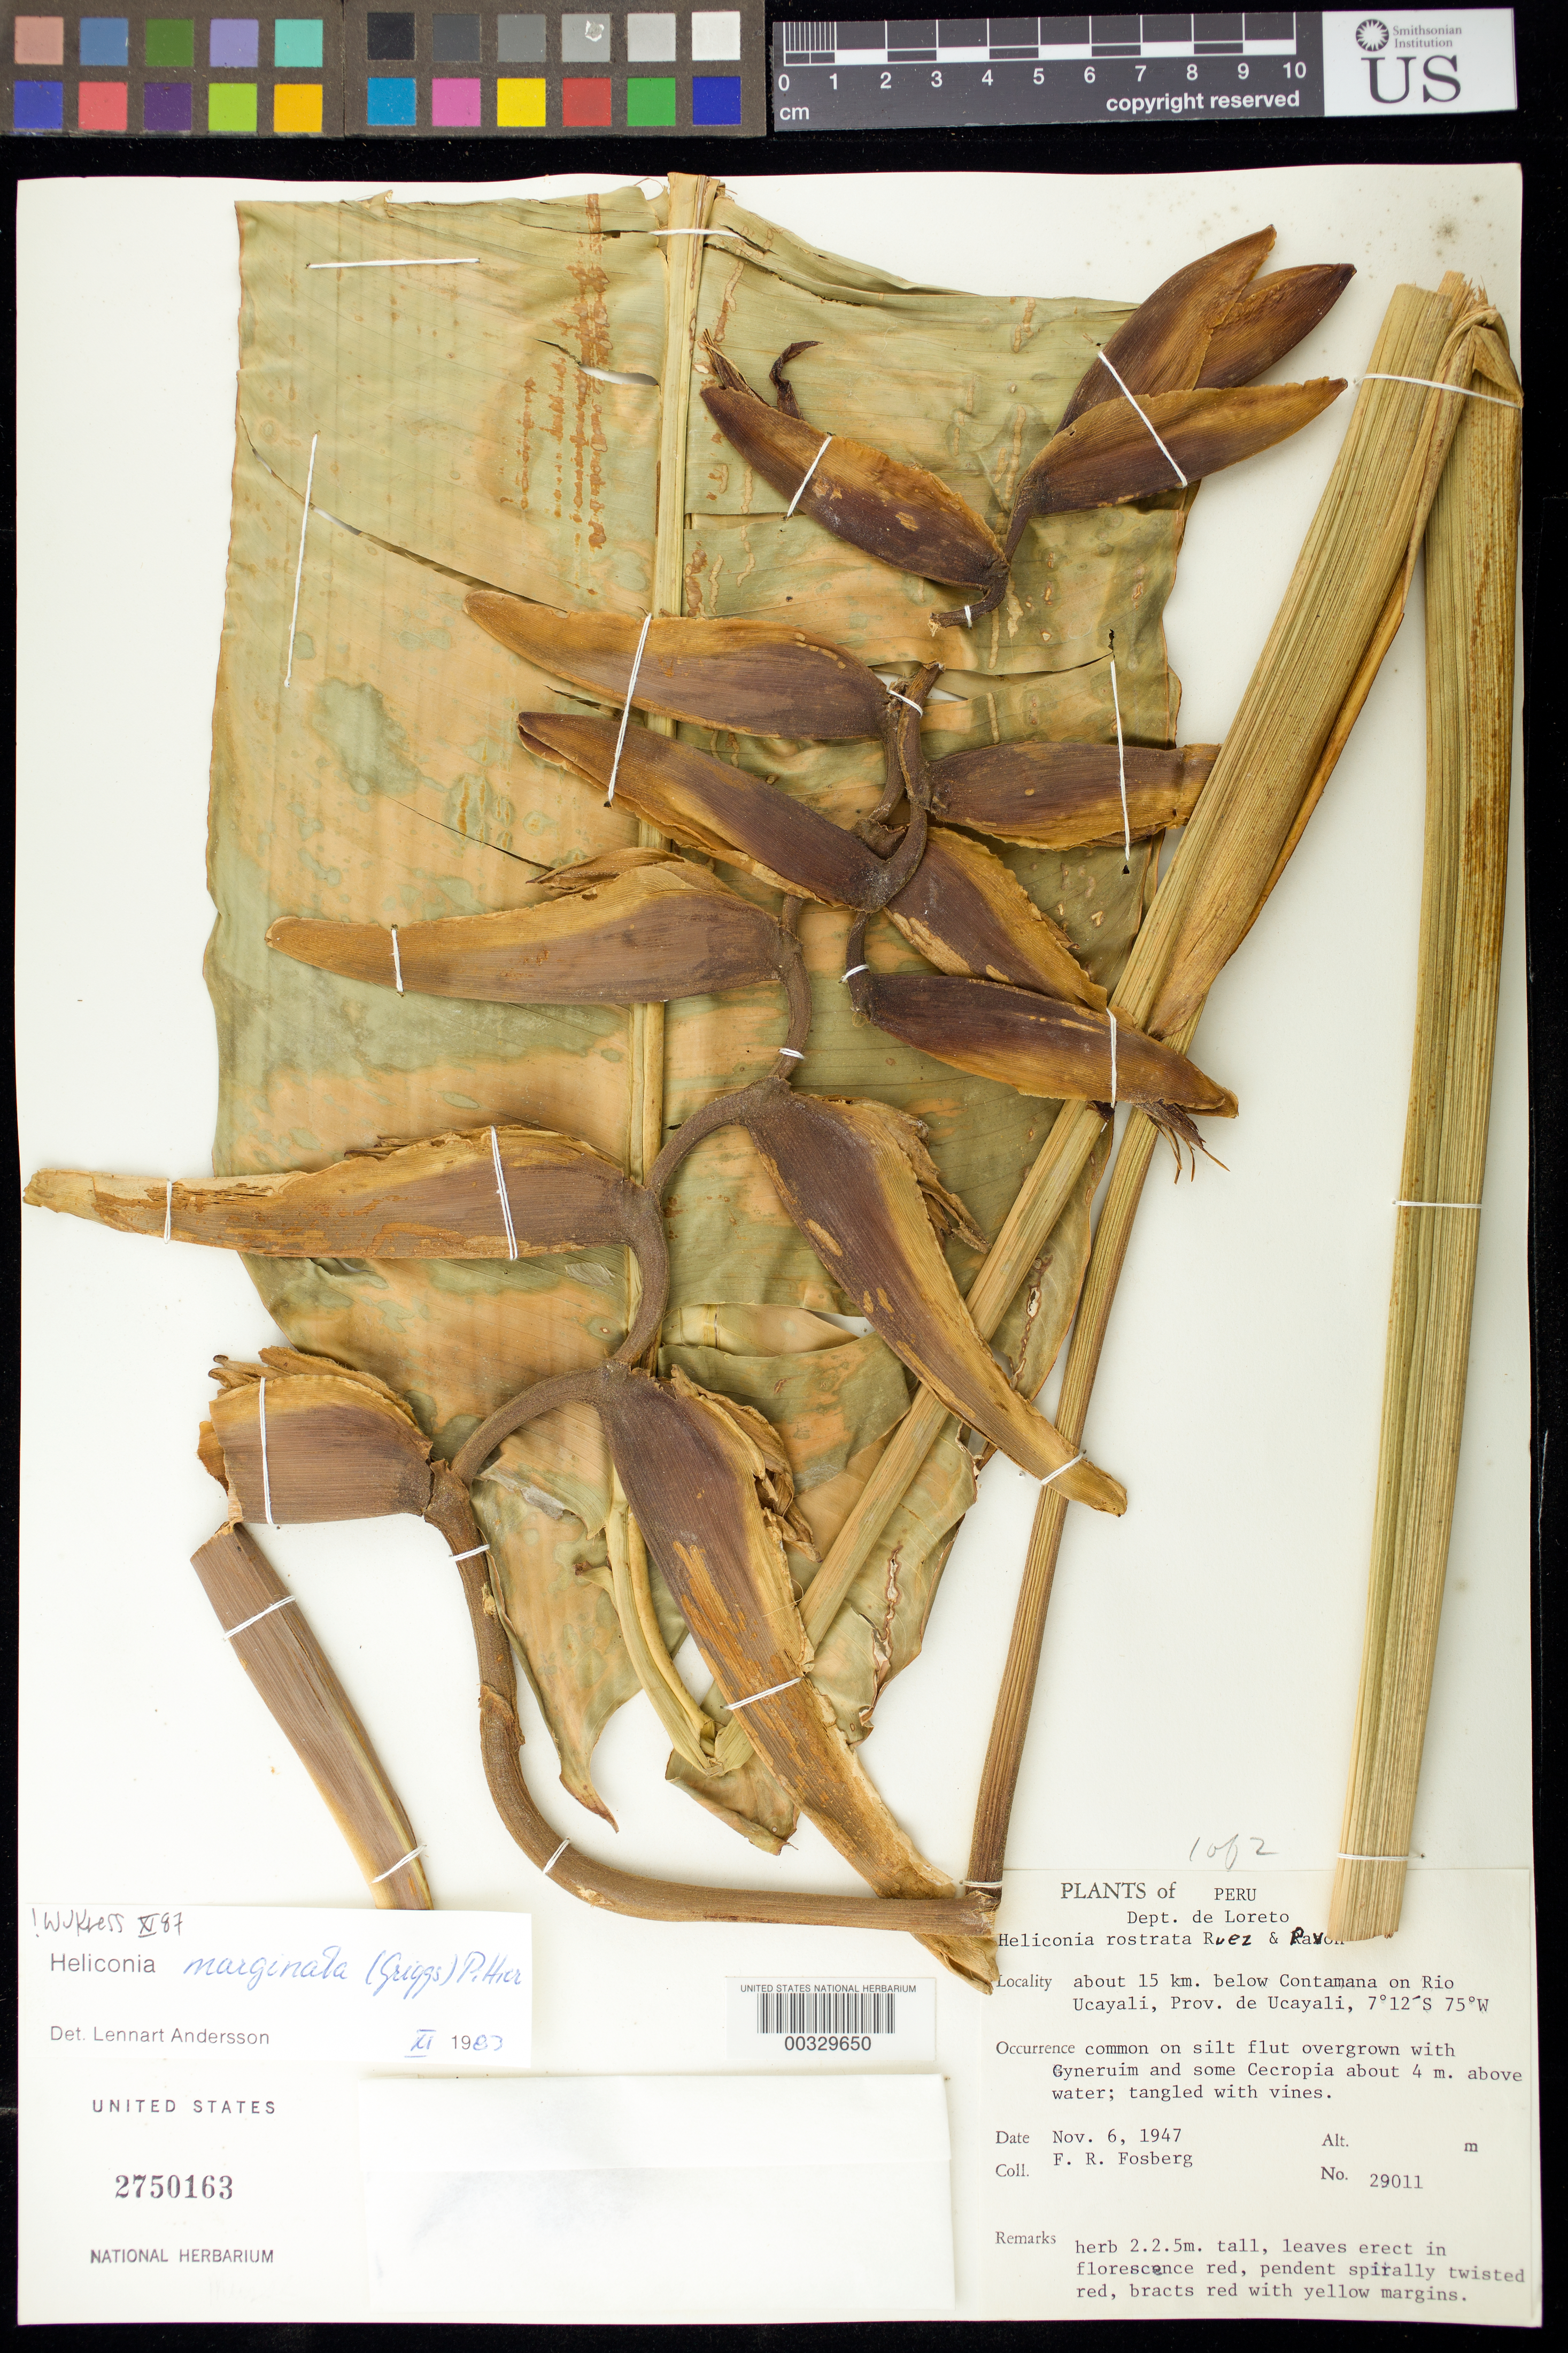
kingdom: Plantae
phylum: Tracheophyta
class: Liliopsida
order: Zingiberales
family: Heliconiaceae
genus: Heliconia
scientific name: Heliconia marginata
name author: (R.F. Griggs) Pittier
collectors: F. R. Fosberg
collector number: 29011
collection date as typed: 06 Nov 1947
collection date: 1947-11-06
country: Peru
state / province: Ucayali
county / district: Coronel Portillo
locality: About 15 km below contamana on rio ucayali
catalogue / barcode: US 2750163